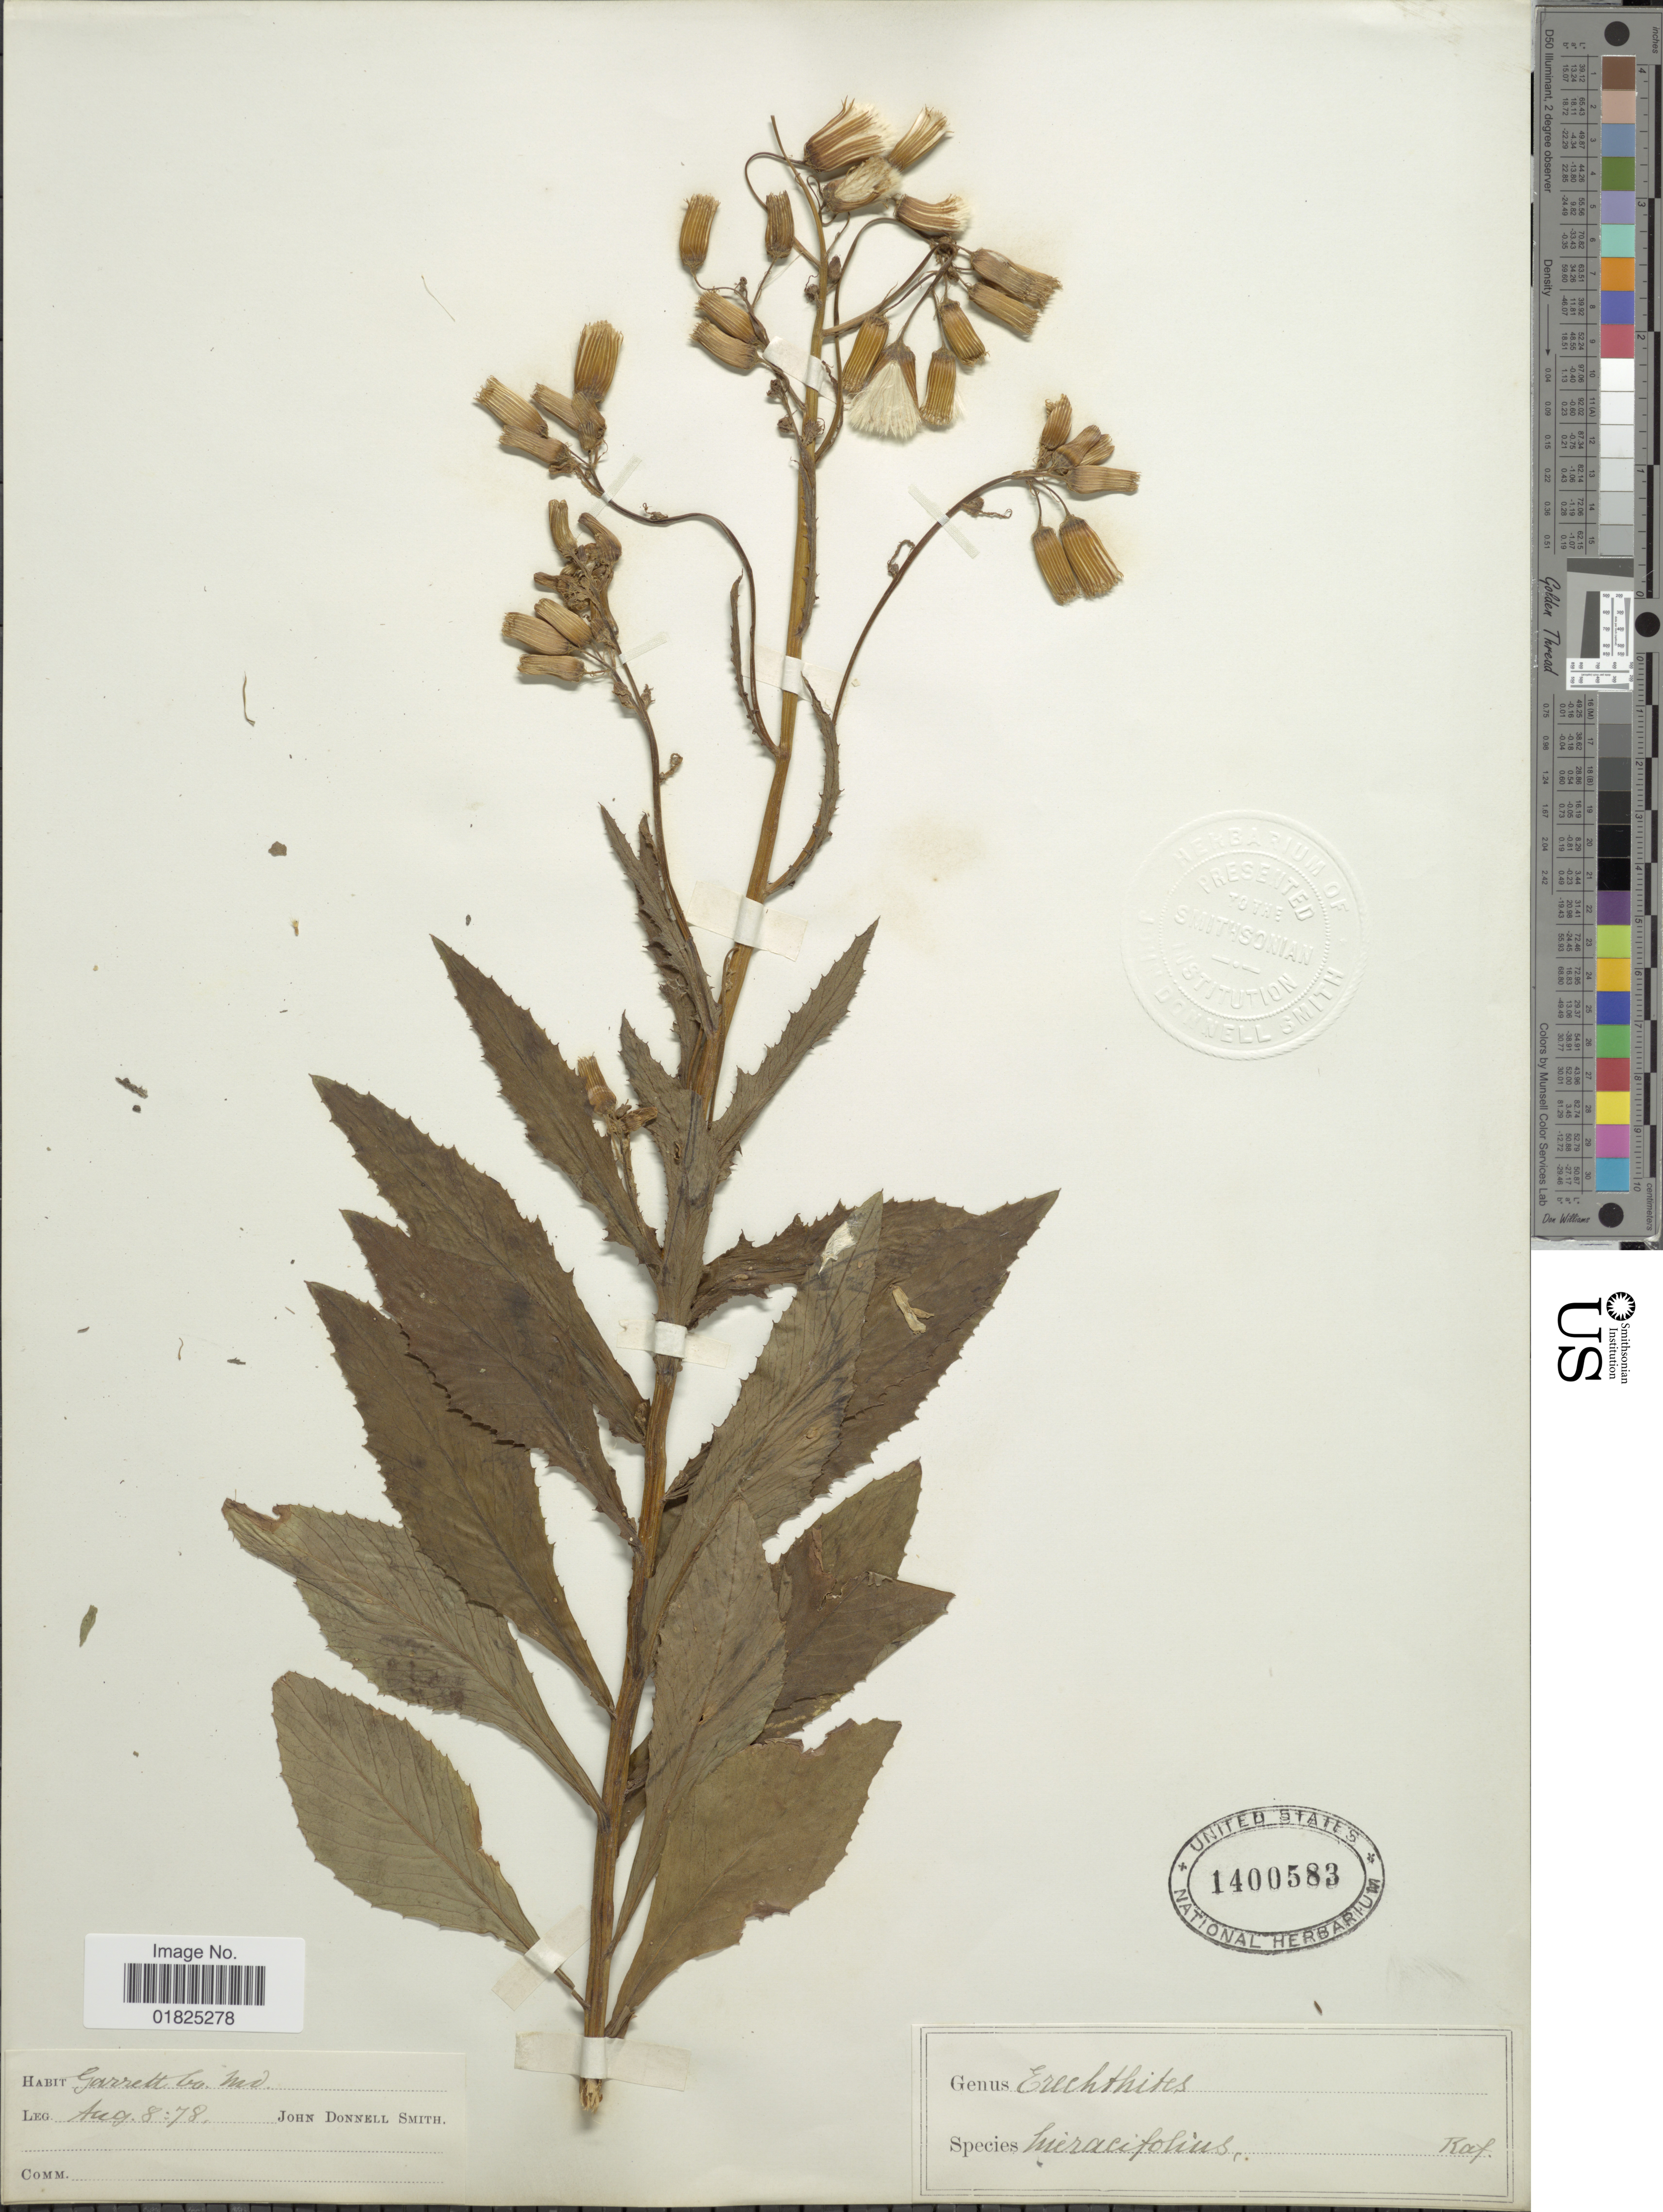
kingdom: Plantae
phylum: Tracheophyta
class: Magnoliopsida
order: Asterales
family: Asteraceae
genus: Erechtites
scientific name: Erechtites hieraciifolius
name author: (L.) Raf. ex DC.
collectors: J. Donnell Smith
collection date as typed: Transcribed d/m/y: 8/8/78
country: United States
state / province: Maryland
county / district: Garrett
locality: Garrett Co.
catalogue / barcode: US 1400583